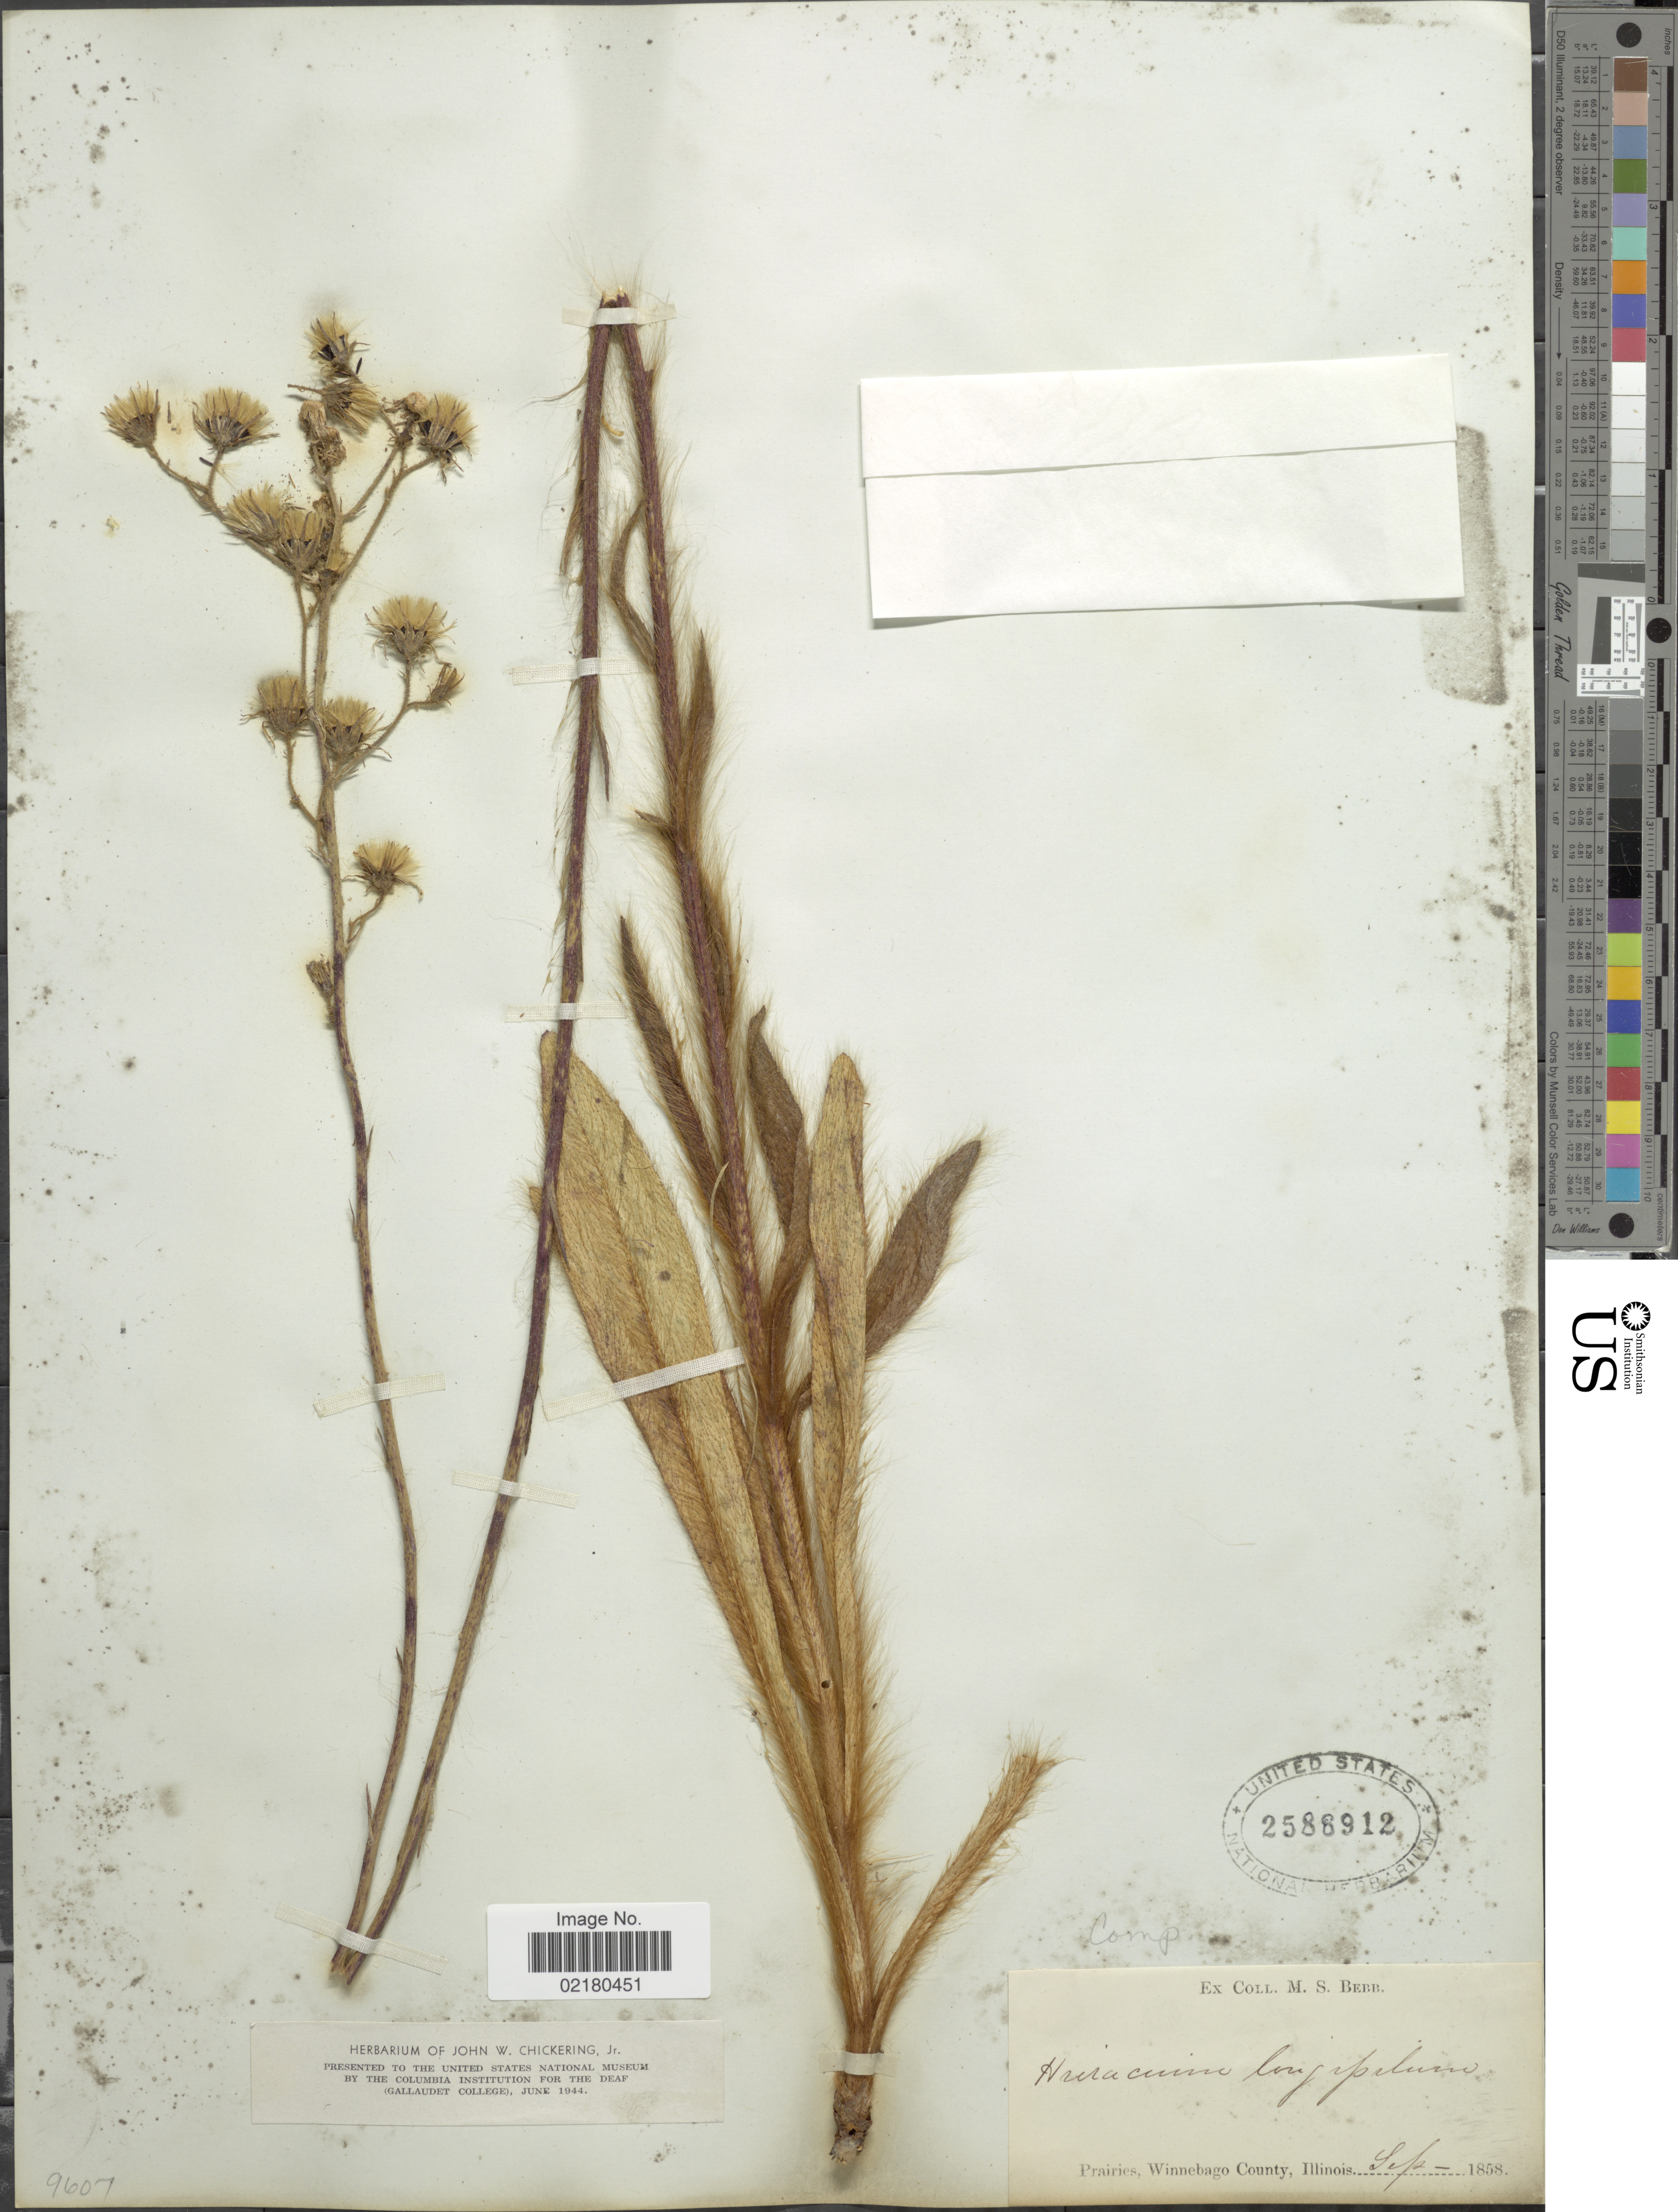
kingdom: Plantae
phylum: Tracheophyta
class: Magnoliopsida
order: Asterales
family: Asteraceae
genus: Hieracium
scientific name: Hieracium longipilum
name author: Torr. ex Hook.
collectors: M. Bebb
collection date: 1858-09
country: United States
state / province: Illinois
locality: Prairies, Winnebago County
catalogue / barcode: US 2588912